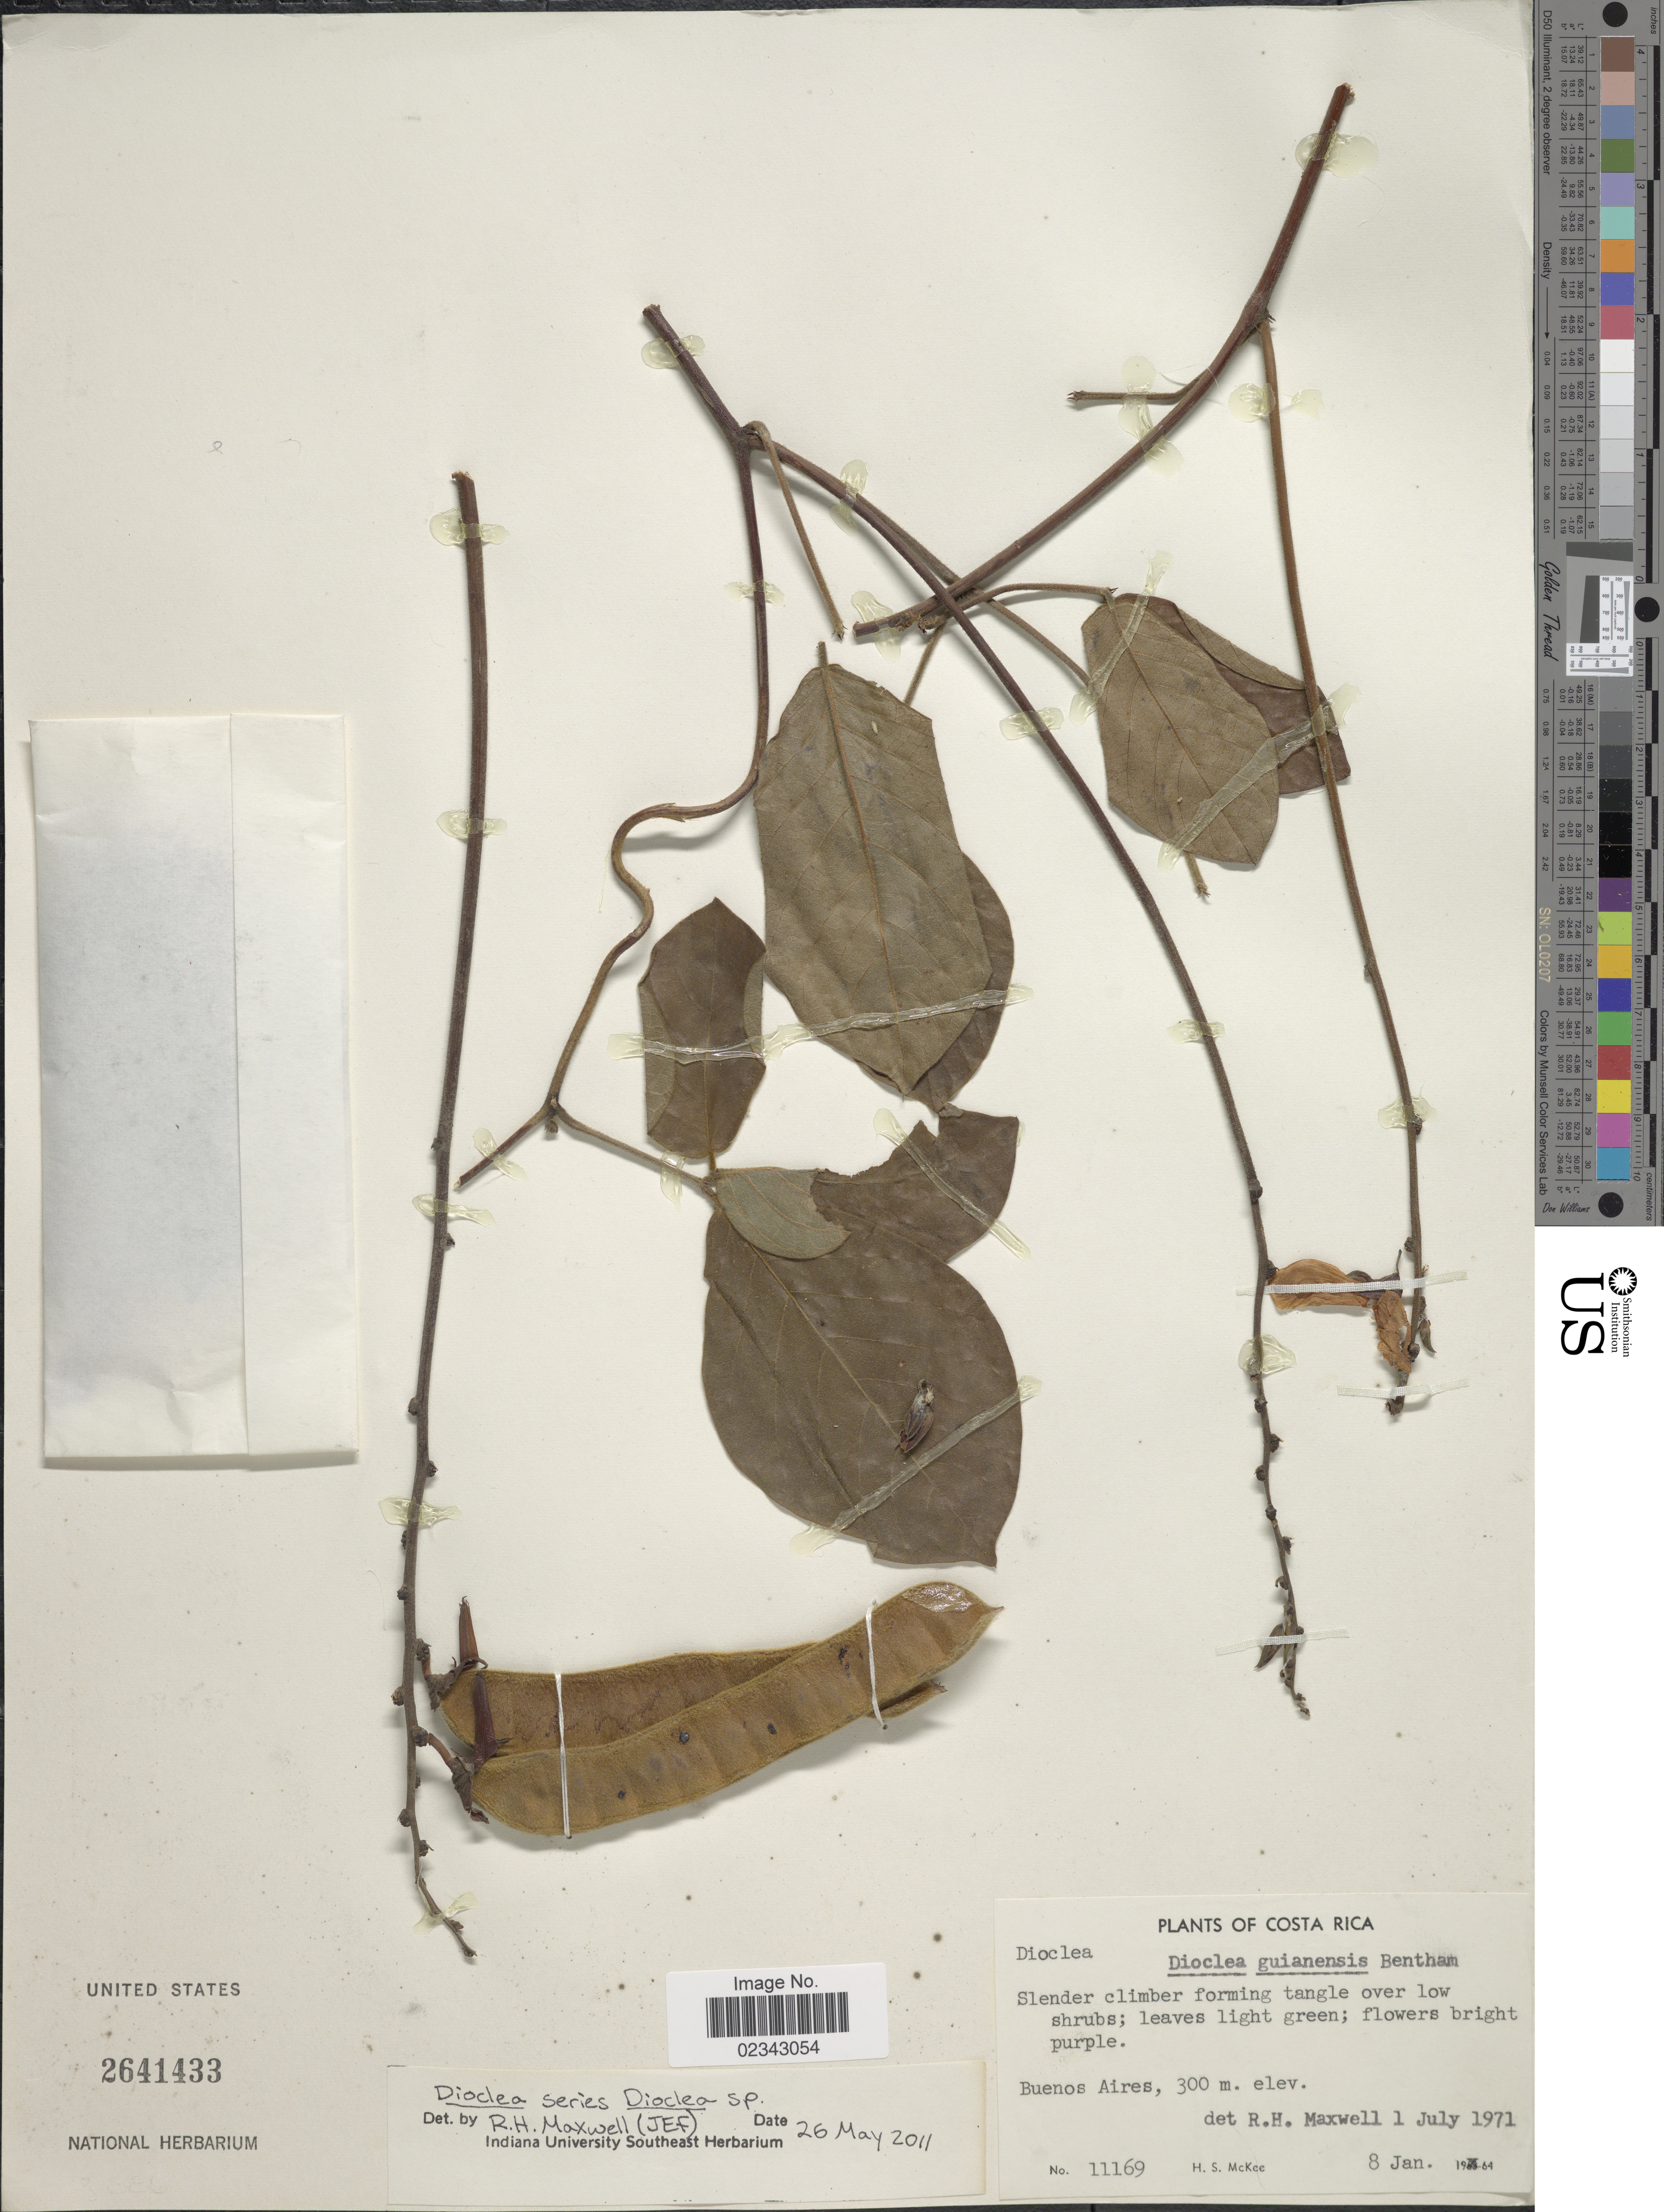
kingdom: Plantae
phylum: Tracheophyta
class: Magnoliopsida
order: Fabales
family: Fabaceae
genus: Dioclea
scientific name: Dioclea sp.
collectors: H. S. McKee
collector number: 11169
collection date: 1964-01-08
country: Costa Rica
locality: Buenos Aires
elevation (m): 300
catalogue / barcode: US 2641433